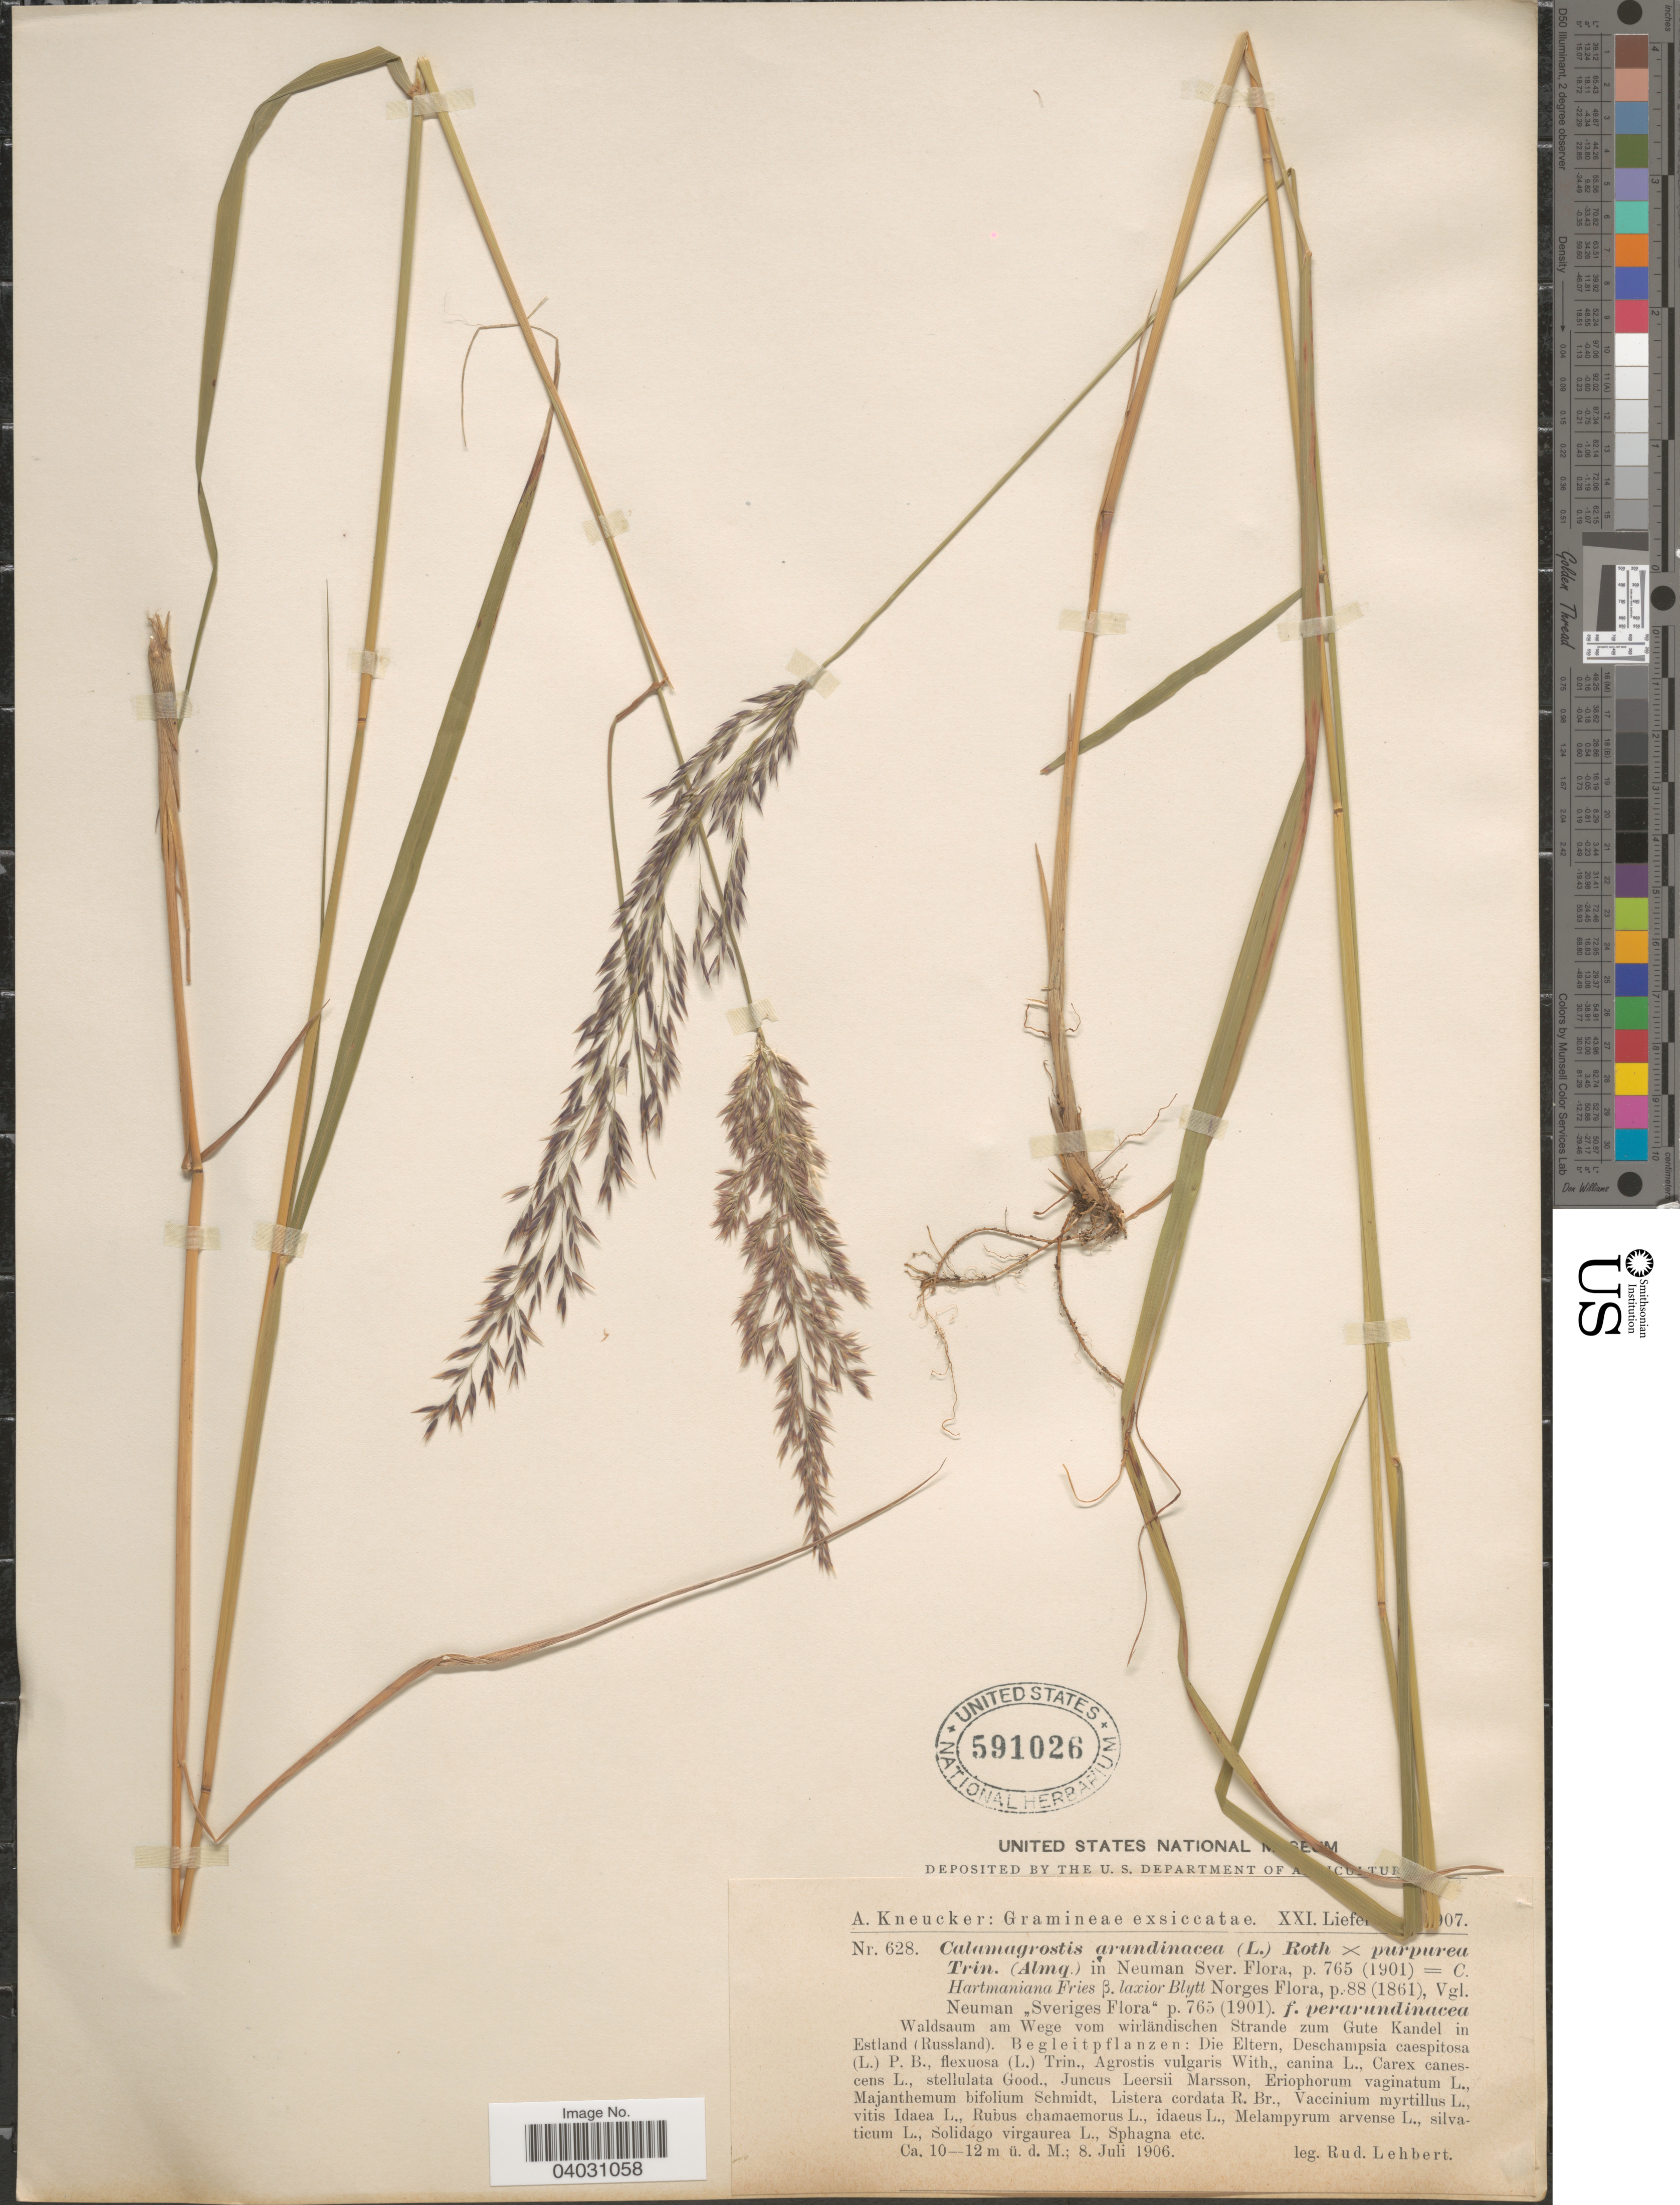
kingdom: Plantae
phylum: Tracheophyta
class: Liliopsida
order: Poales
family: Poaceae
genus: Calamagrostis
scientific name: Calamagrostis arundinacea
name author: (L.) Roth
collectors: R. Lehbert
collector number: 628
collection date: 1906-07-08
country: Estonia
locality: Waldsaum am Wege vom wirländischen Strande zum Gute Kandel in Estland (Russland).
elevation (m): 10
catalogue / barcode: US 591026